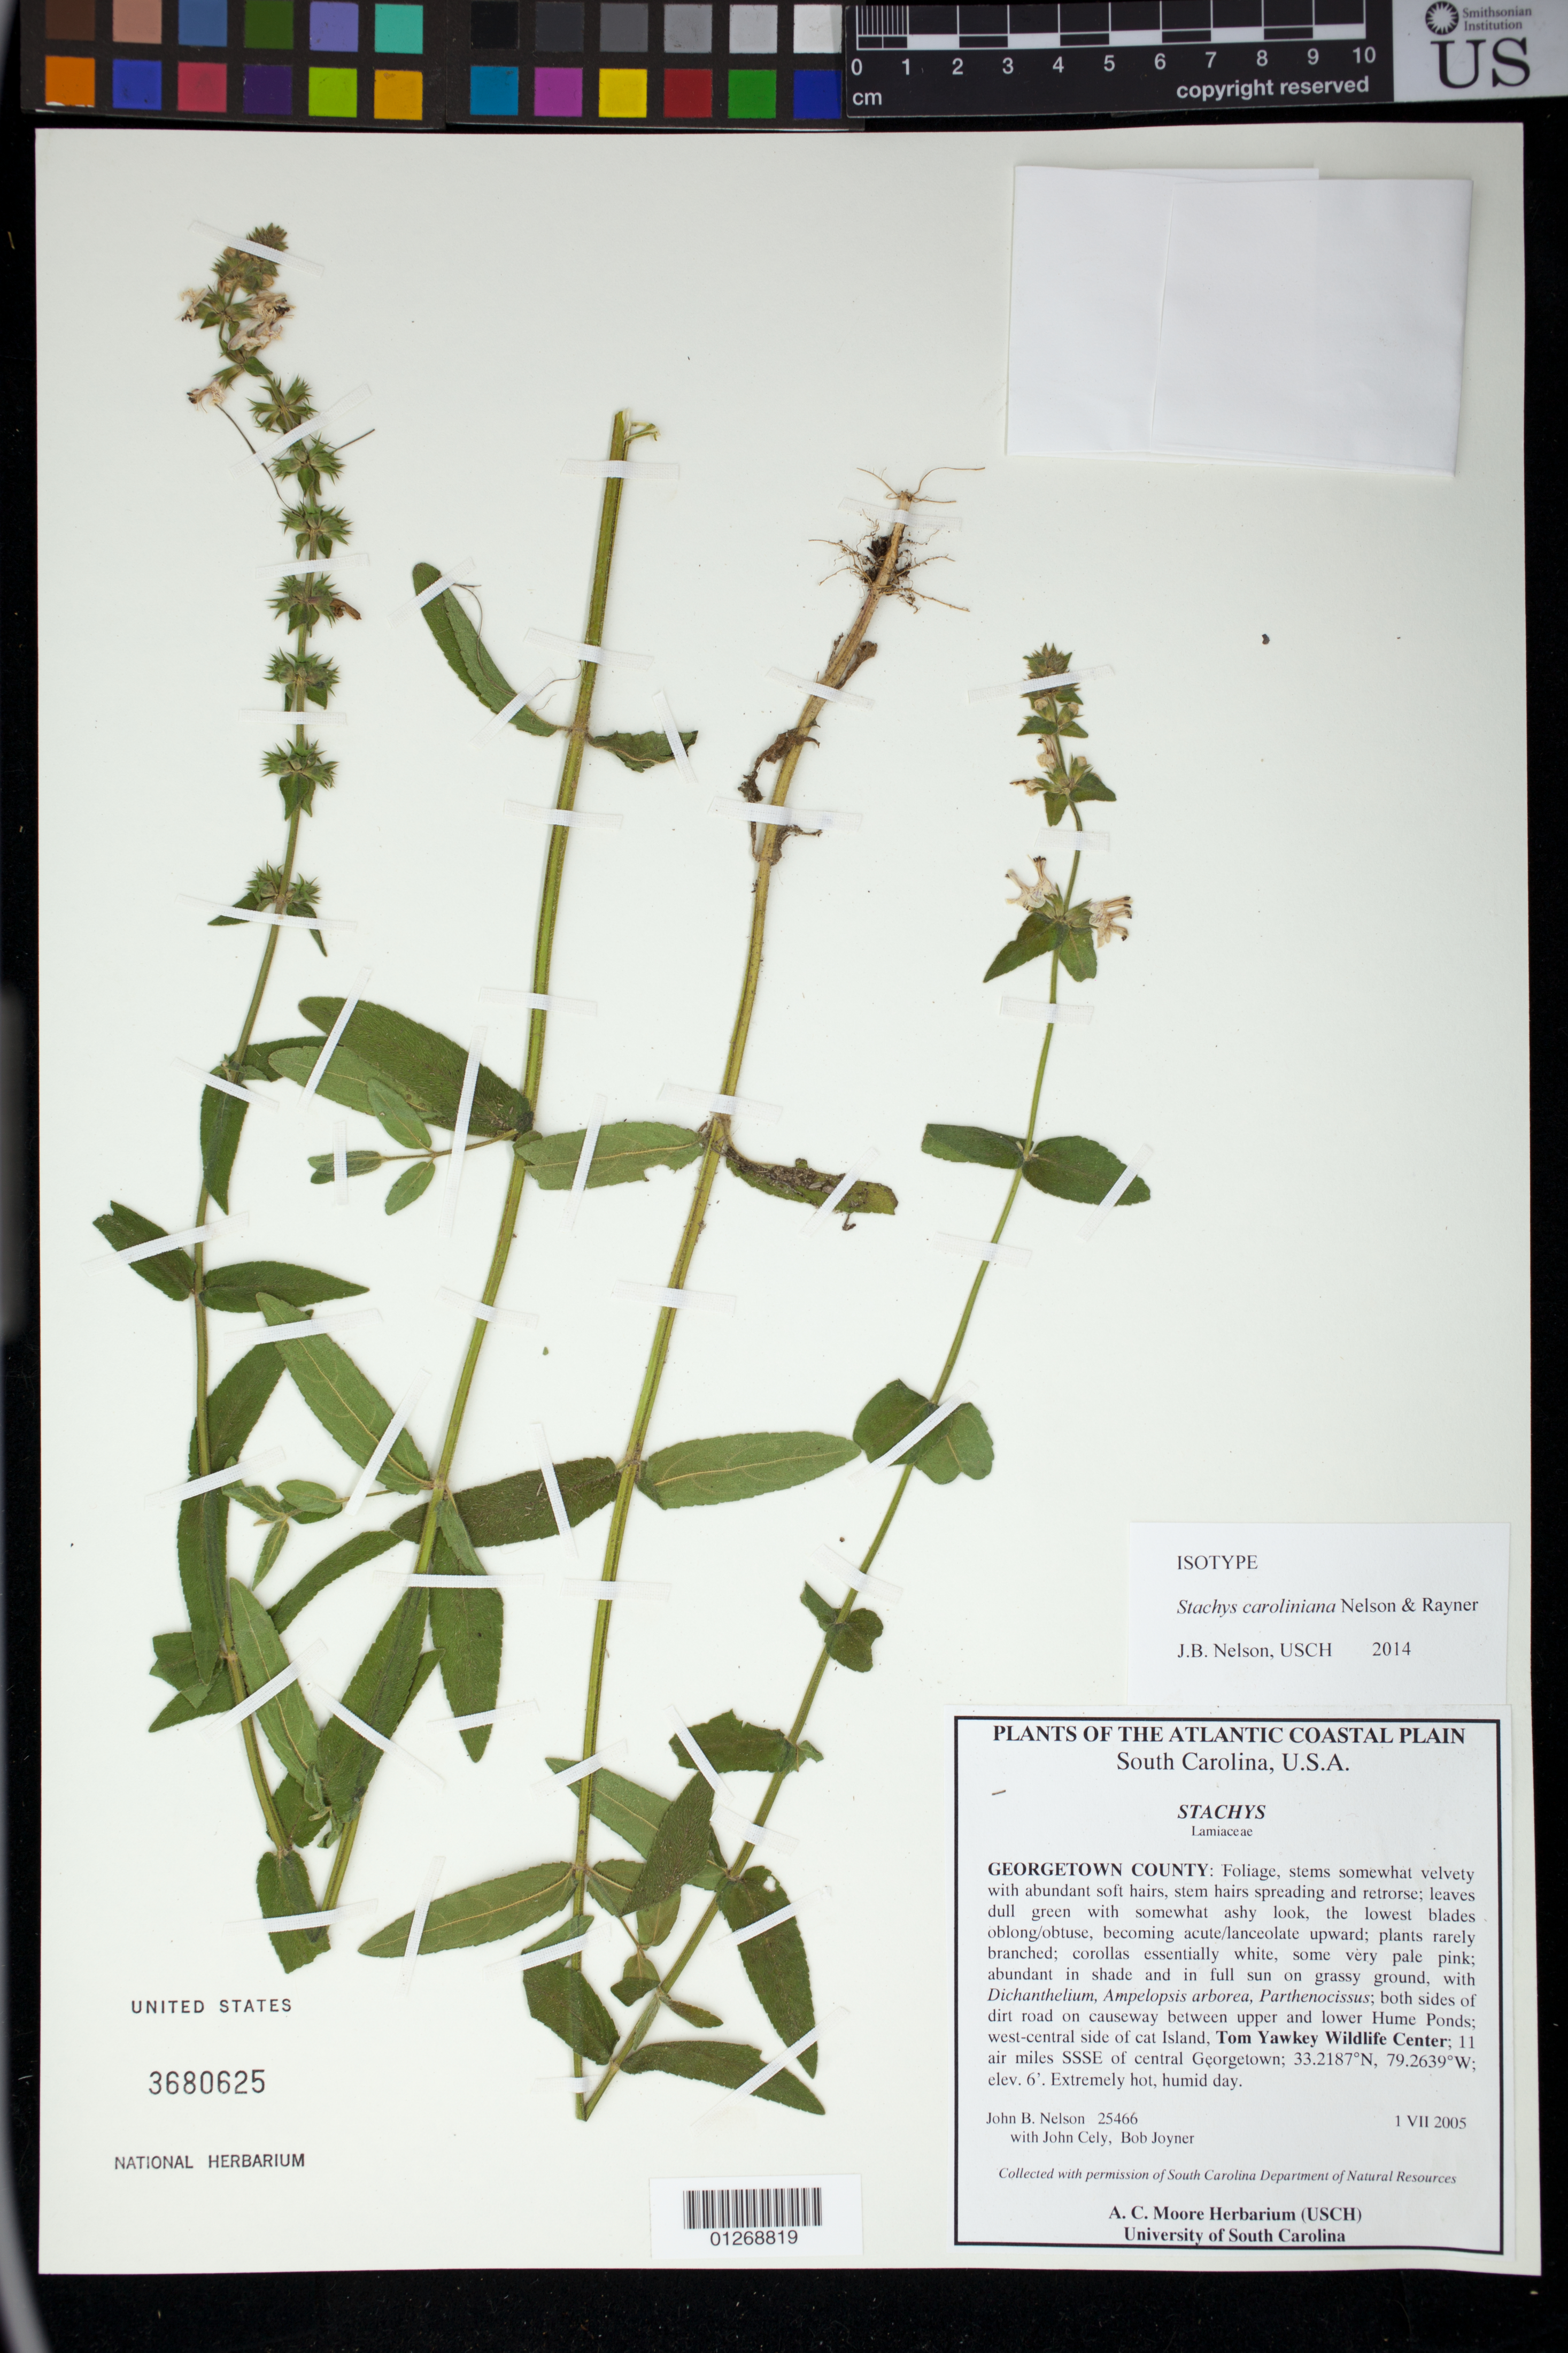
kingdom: Plantae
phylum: Tracheophyta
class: Magnoliopsida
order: Lamiales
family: Lamiaceae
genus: Stachys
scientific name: Stachys caroliniana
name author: J.B. Nelson & D.A. Rayner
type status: Isotype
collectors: J. Nelson, J. Cely & R. L. Joyner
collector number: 25466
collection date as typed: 1 VII 2005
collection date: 2005-07-01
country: United States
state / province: South Carolina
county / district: Georgetown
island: Cat Island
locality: Georgetown County: both sides of dirt road on causeway between upper and lower Hume Ponds; west-central side of Cat Island, Tom Yawkey Wildlife Center; 11 air miles SSE of central Georgetown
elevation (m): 2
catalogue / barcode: US 3680625